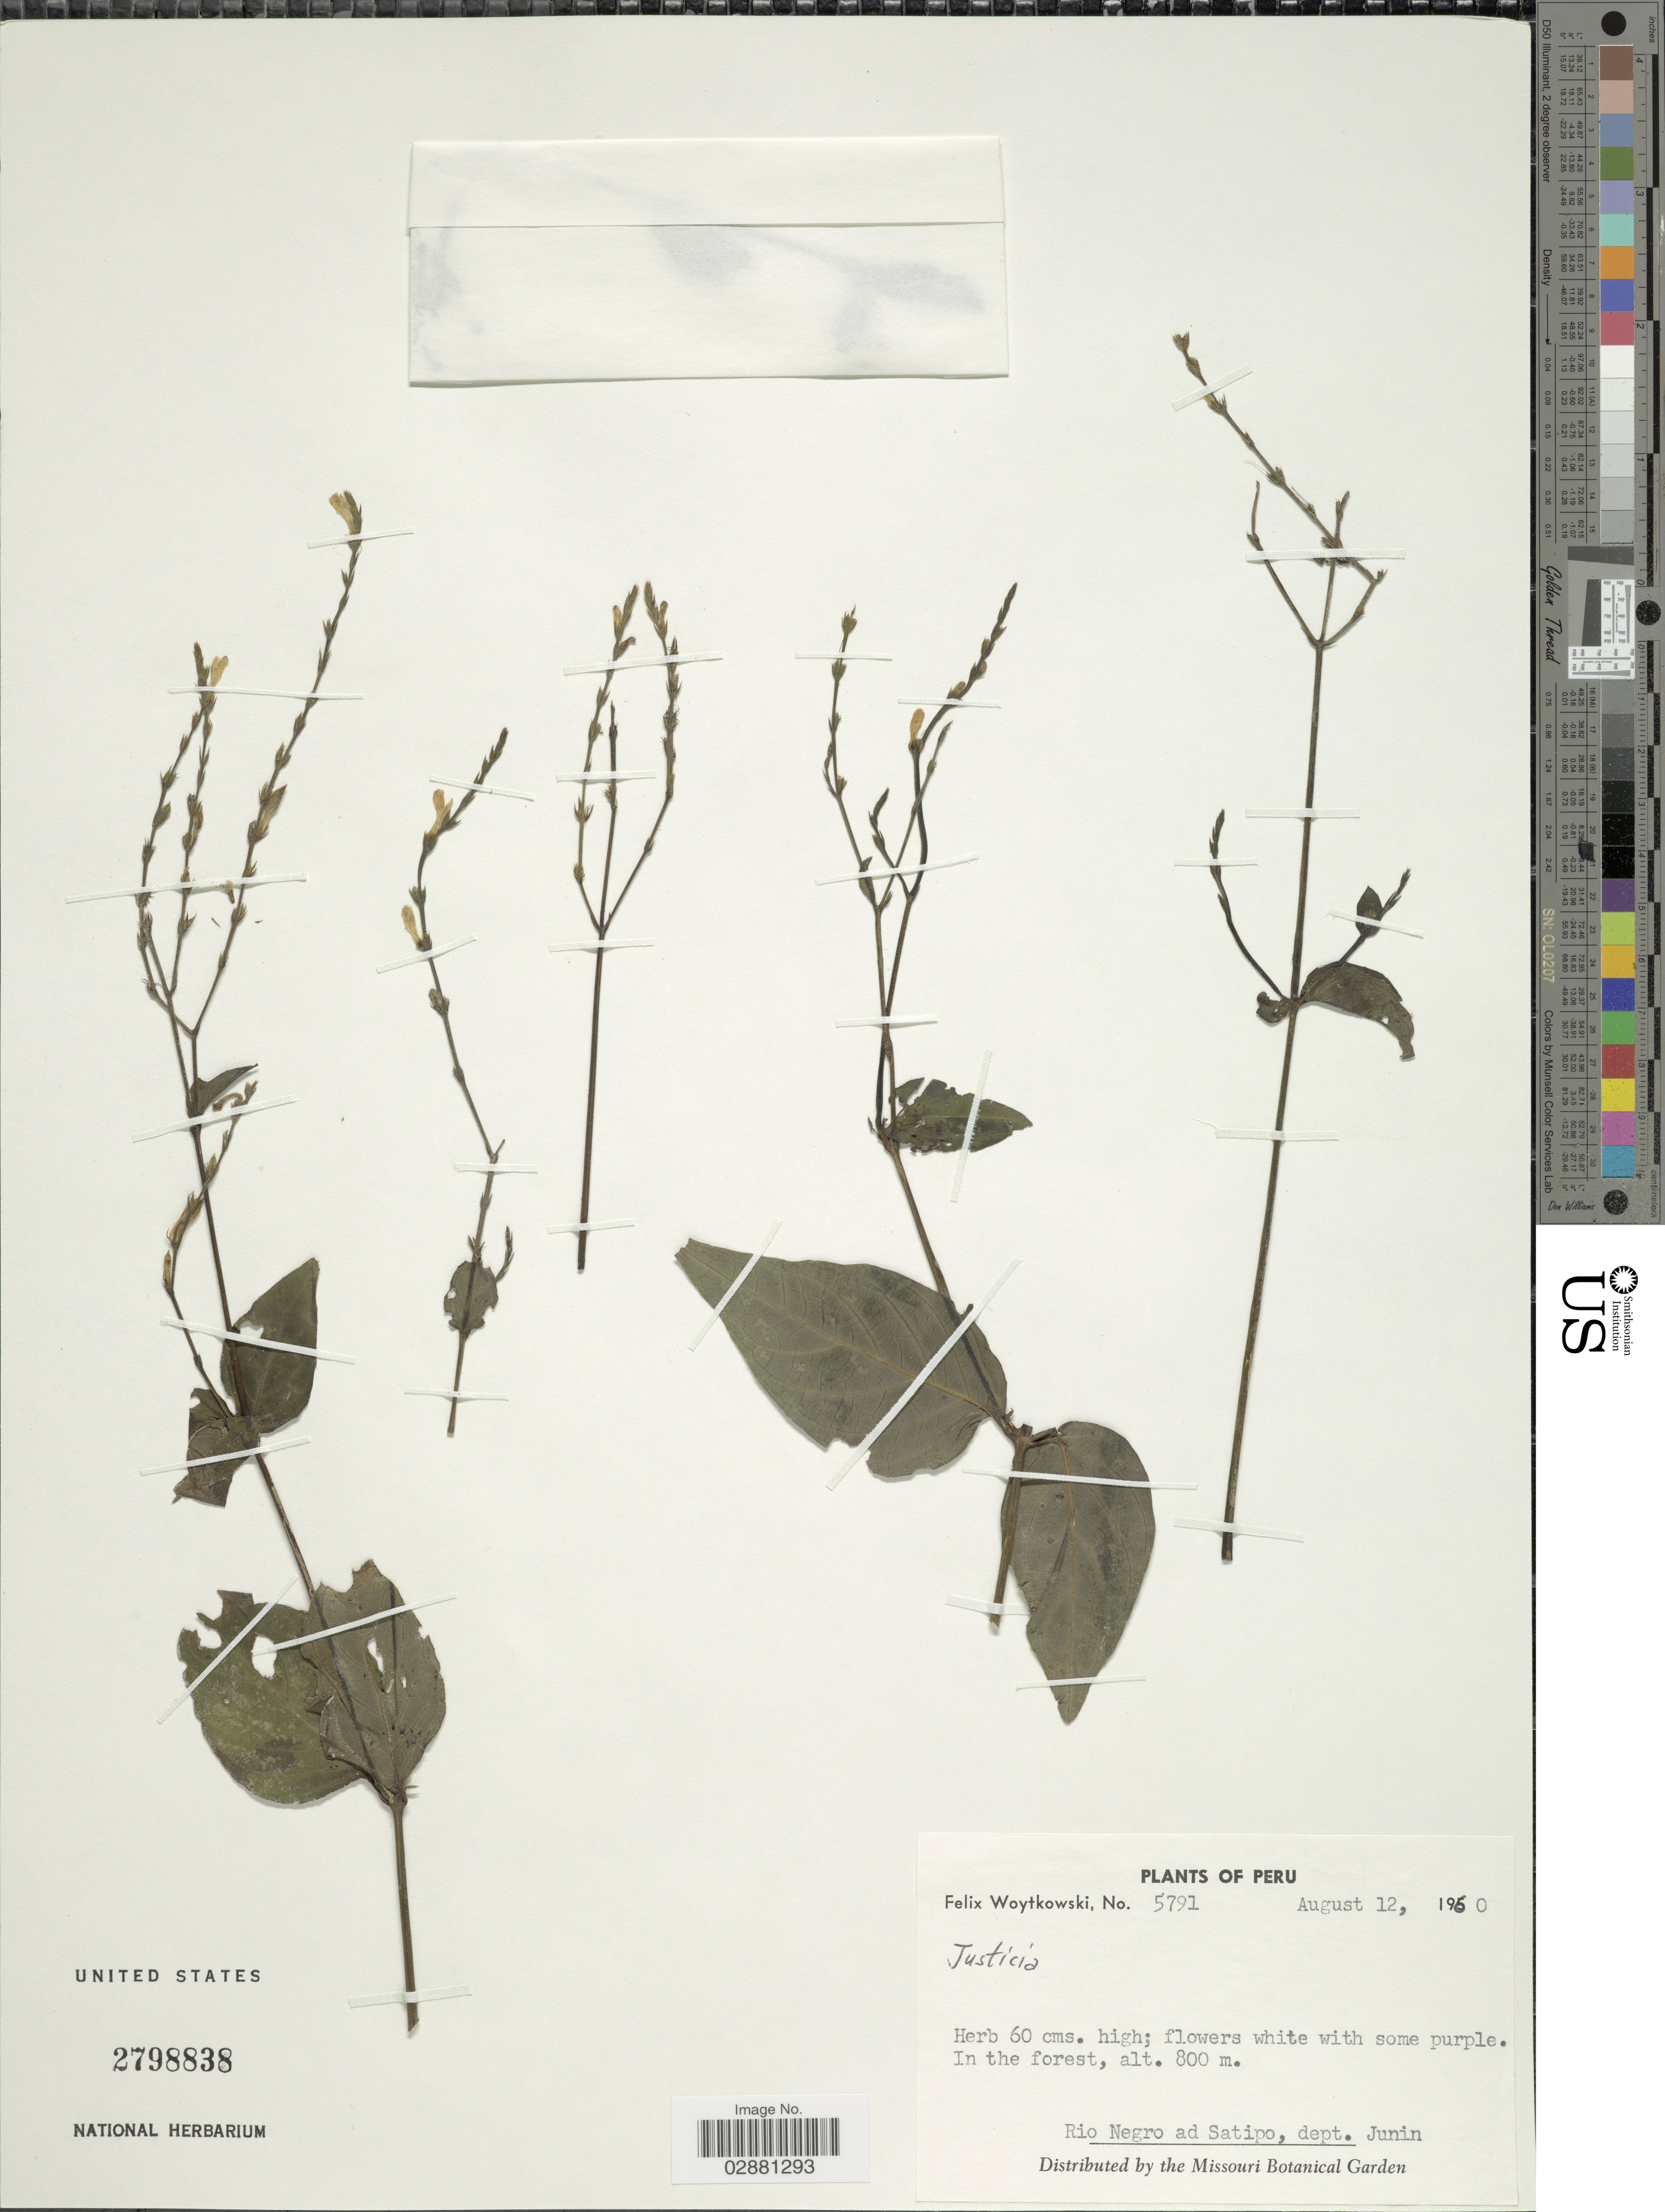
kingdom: Plantae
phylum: Tracheophyta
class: Magnoliopsida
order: Lamiales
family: Acanthaceae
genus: Justicia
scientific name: Justicia ulei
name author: Lindau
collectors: F. Woytkowski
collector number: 5791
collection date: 1960-08-12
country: Peru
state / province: Junín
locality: Rio Negro ad Satipo, dept. Junin.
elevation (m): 800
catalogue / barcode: US 2798838